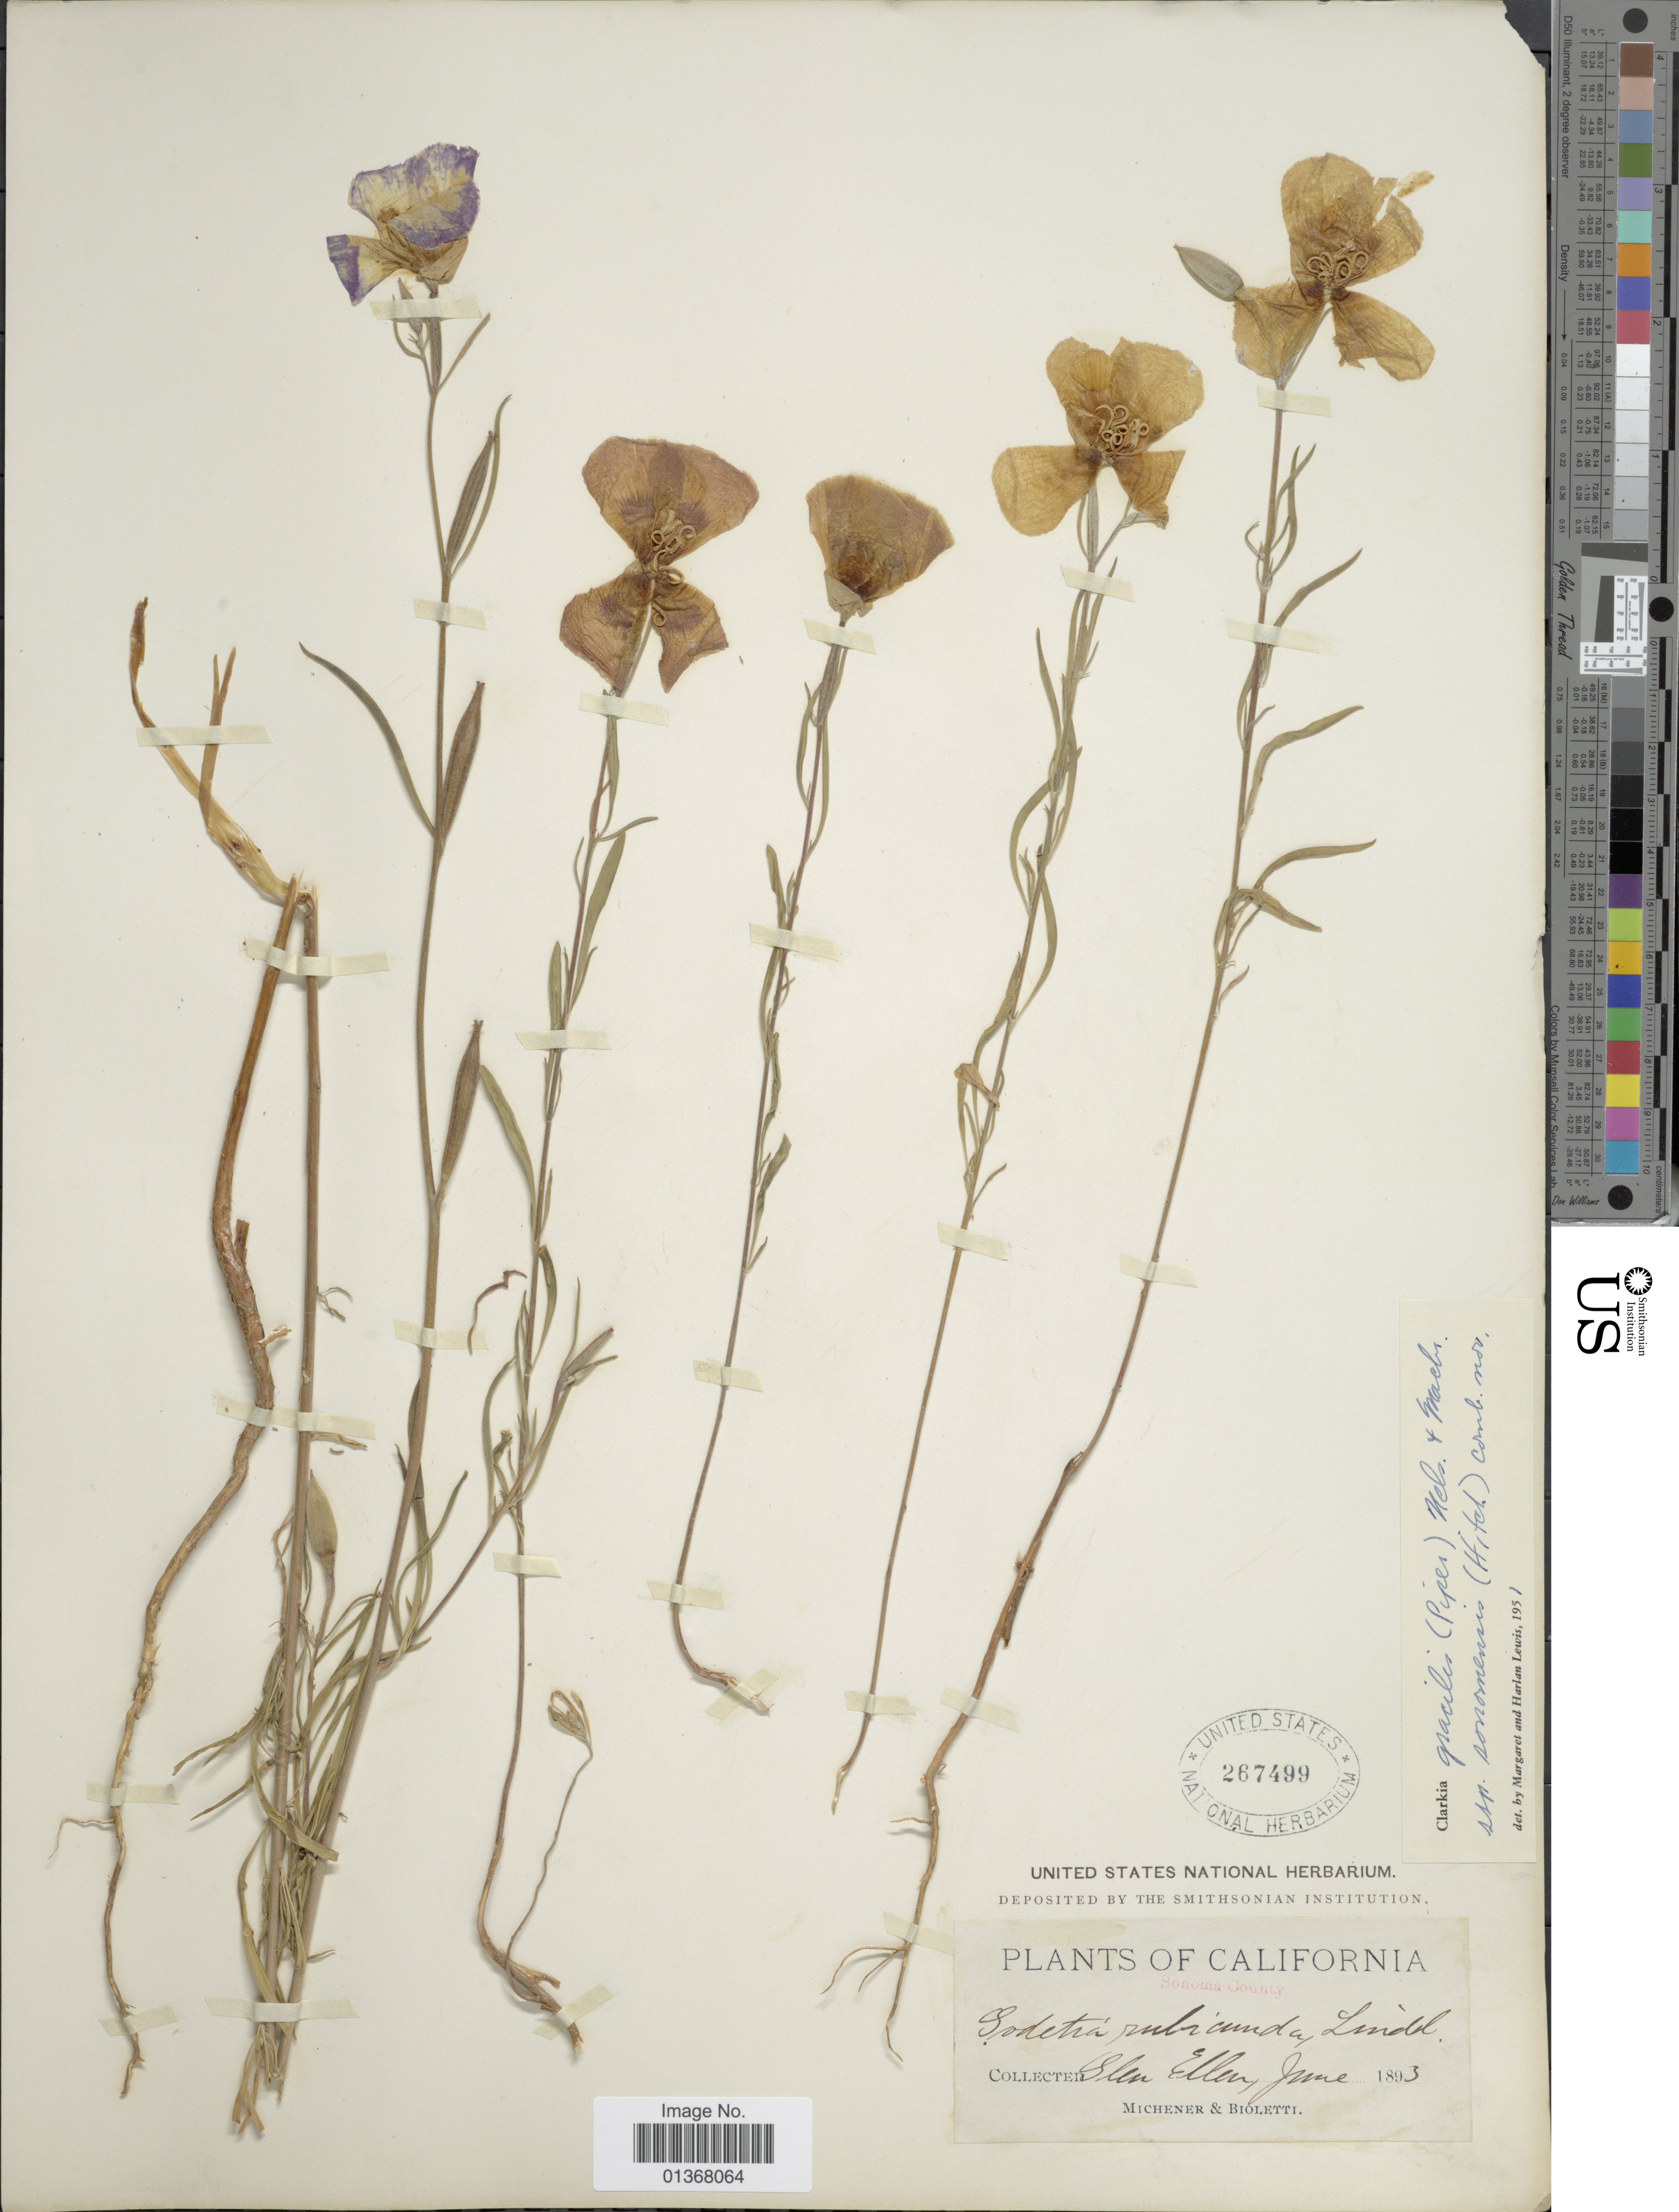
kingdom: Plantae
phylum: Tracheophyta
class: Magnoliopsida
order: Myrtales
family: Onagraceae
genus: Clarkia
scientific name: Clarkia gracilis subsp. sonomensis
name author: (C.L. Hitchc.) F. H. Lewis & M.E. Lewis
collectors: -. Michener & -- Bioletti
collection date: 1893-06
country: United States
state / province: California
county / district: Sonoma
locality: Sonoma County, Glen Ellen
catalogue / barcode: US 267499